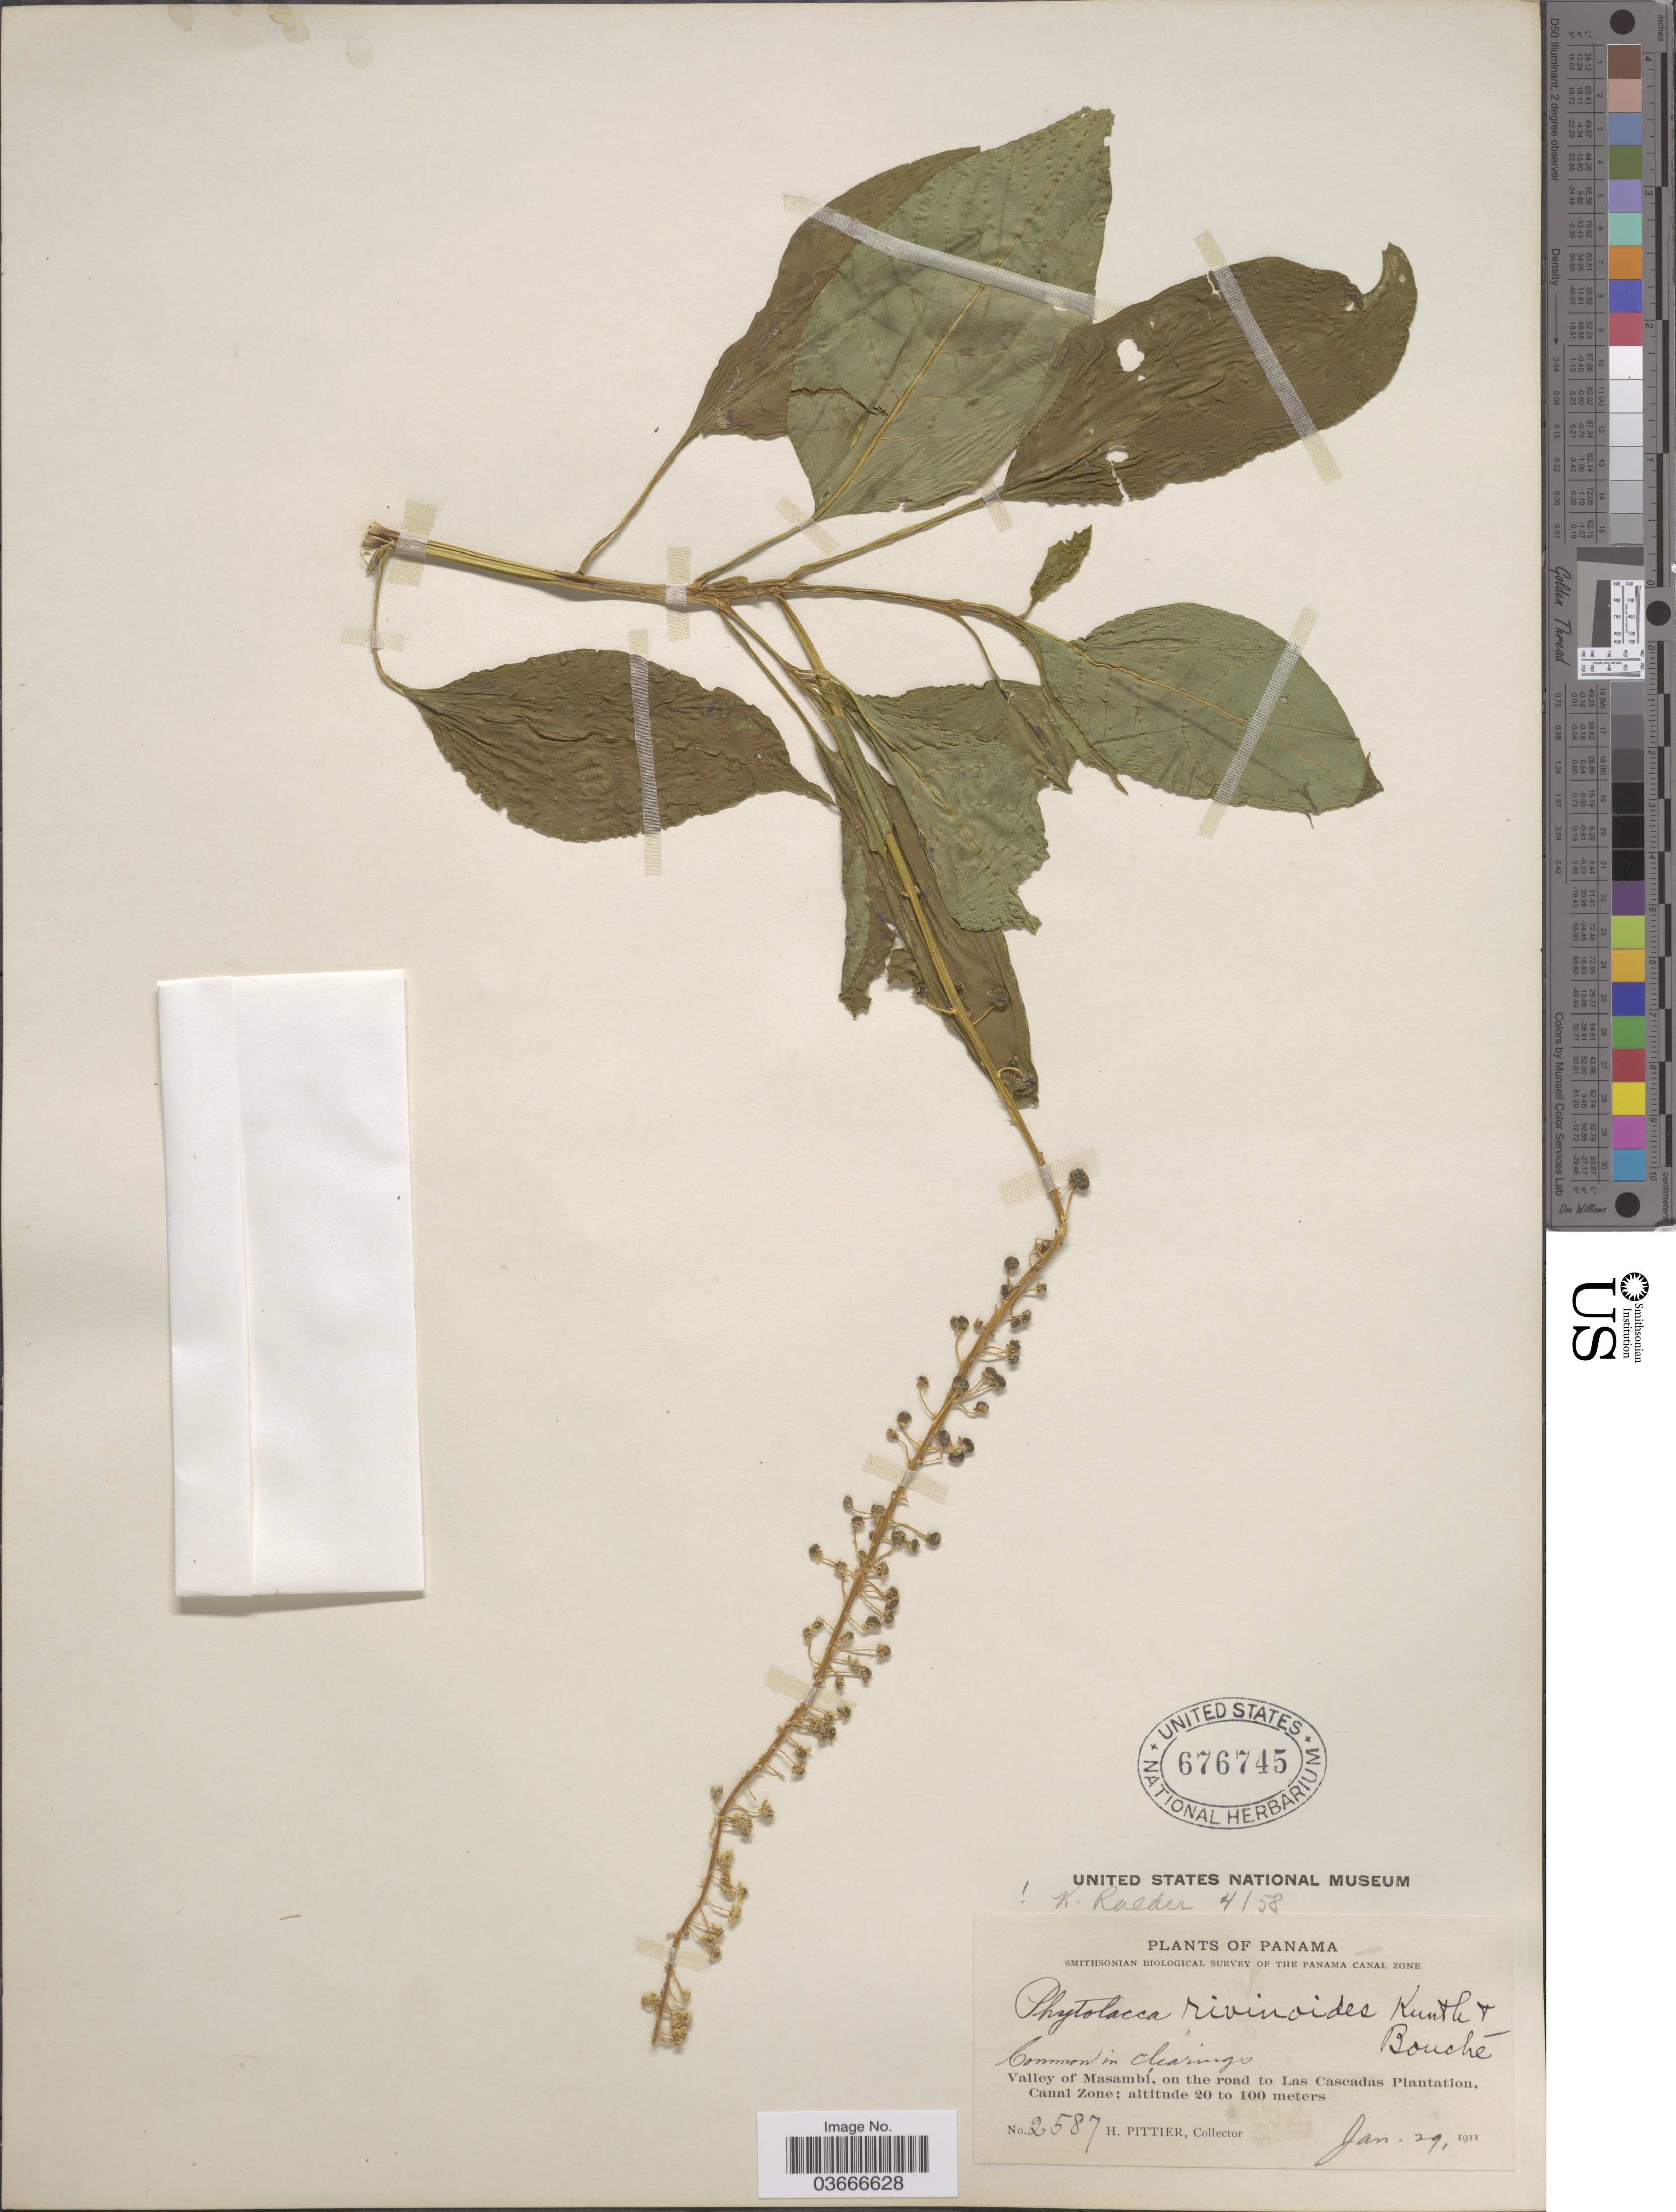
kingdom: Plantae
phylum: Tracheophyta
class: Magnoliopsida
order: Caryophyllales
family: Phytolaccaceae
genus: Phytolacca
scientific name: Phytolacca rivinoides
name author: Kunth & C.D. Bouché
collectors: H. F. Pittier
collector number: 2587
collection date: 1911-01-29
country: Panama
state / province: Colón / Panamá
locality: Valley of Masambí, on the road to Las Cascadas Plantation., Canal Zone.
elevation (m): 20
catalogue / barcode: US 676745